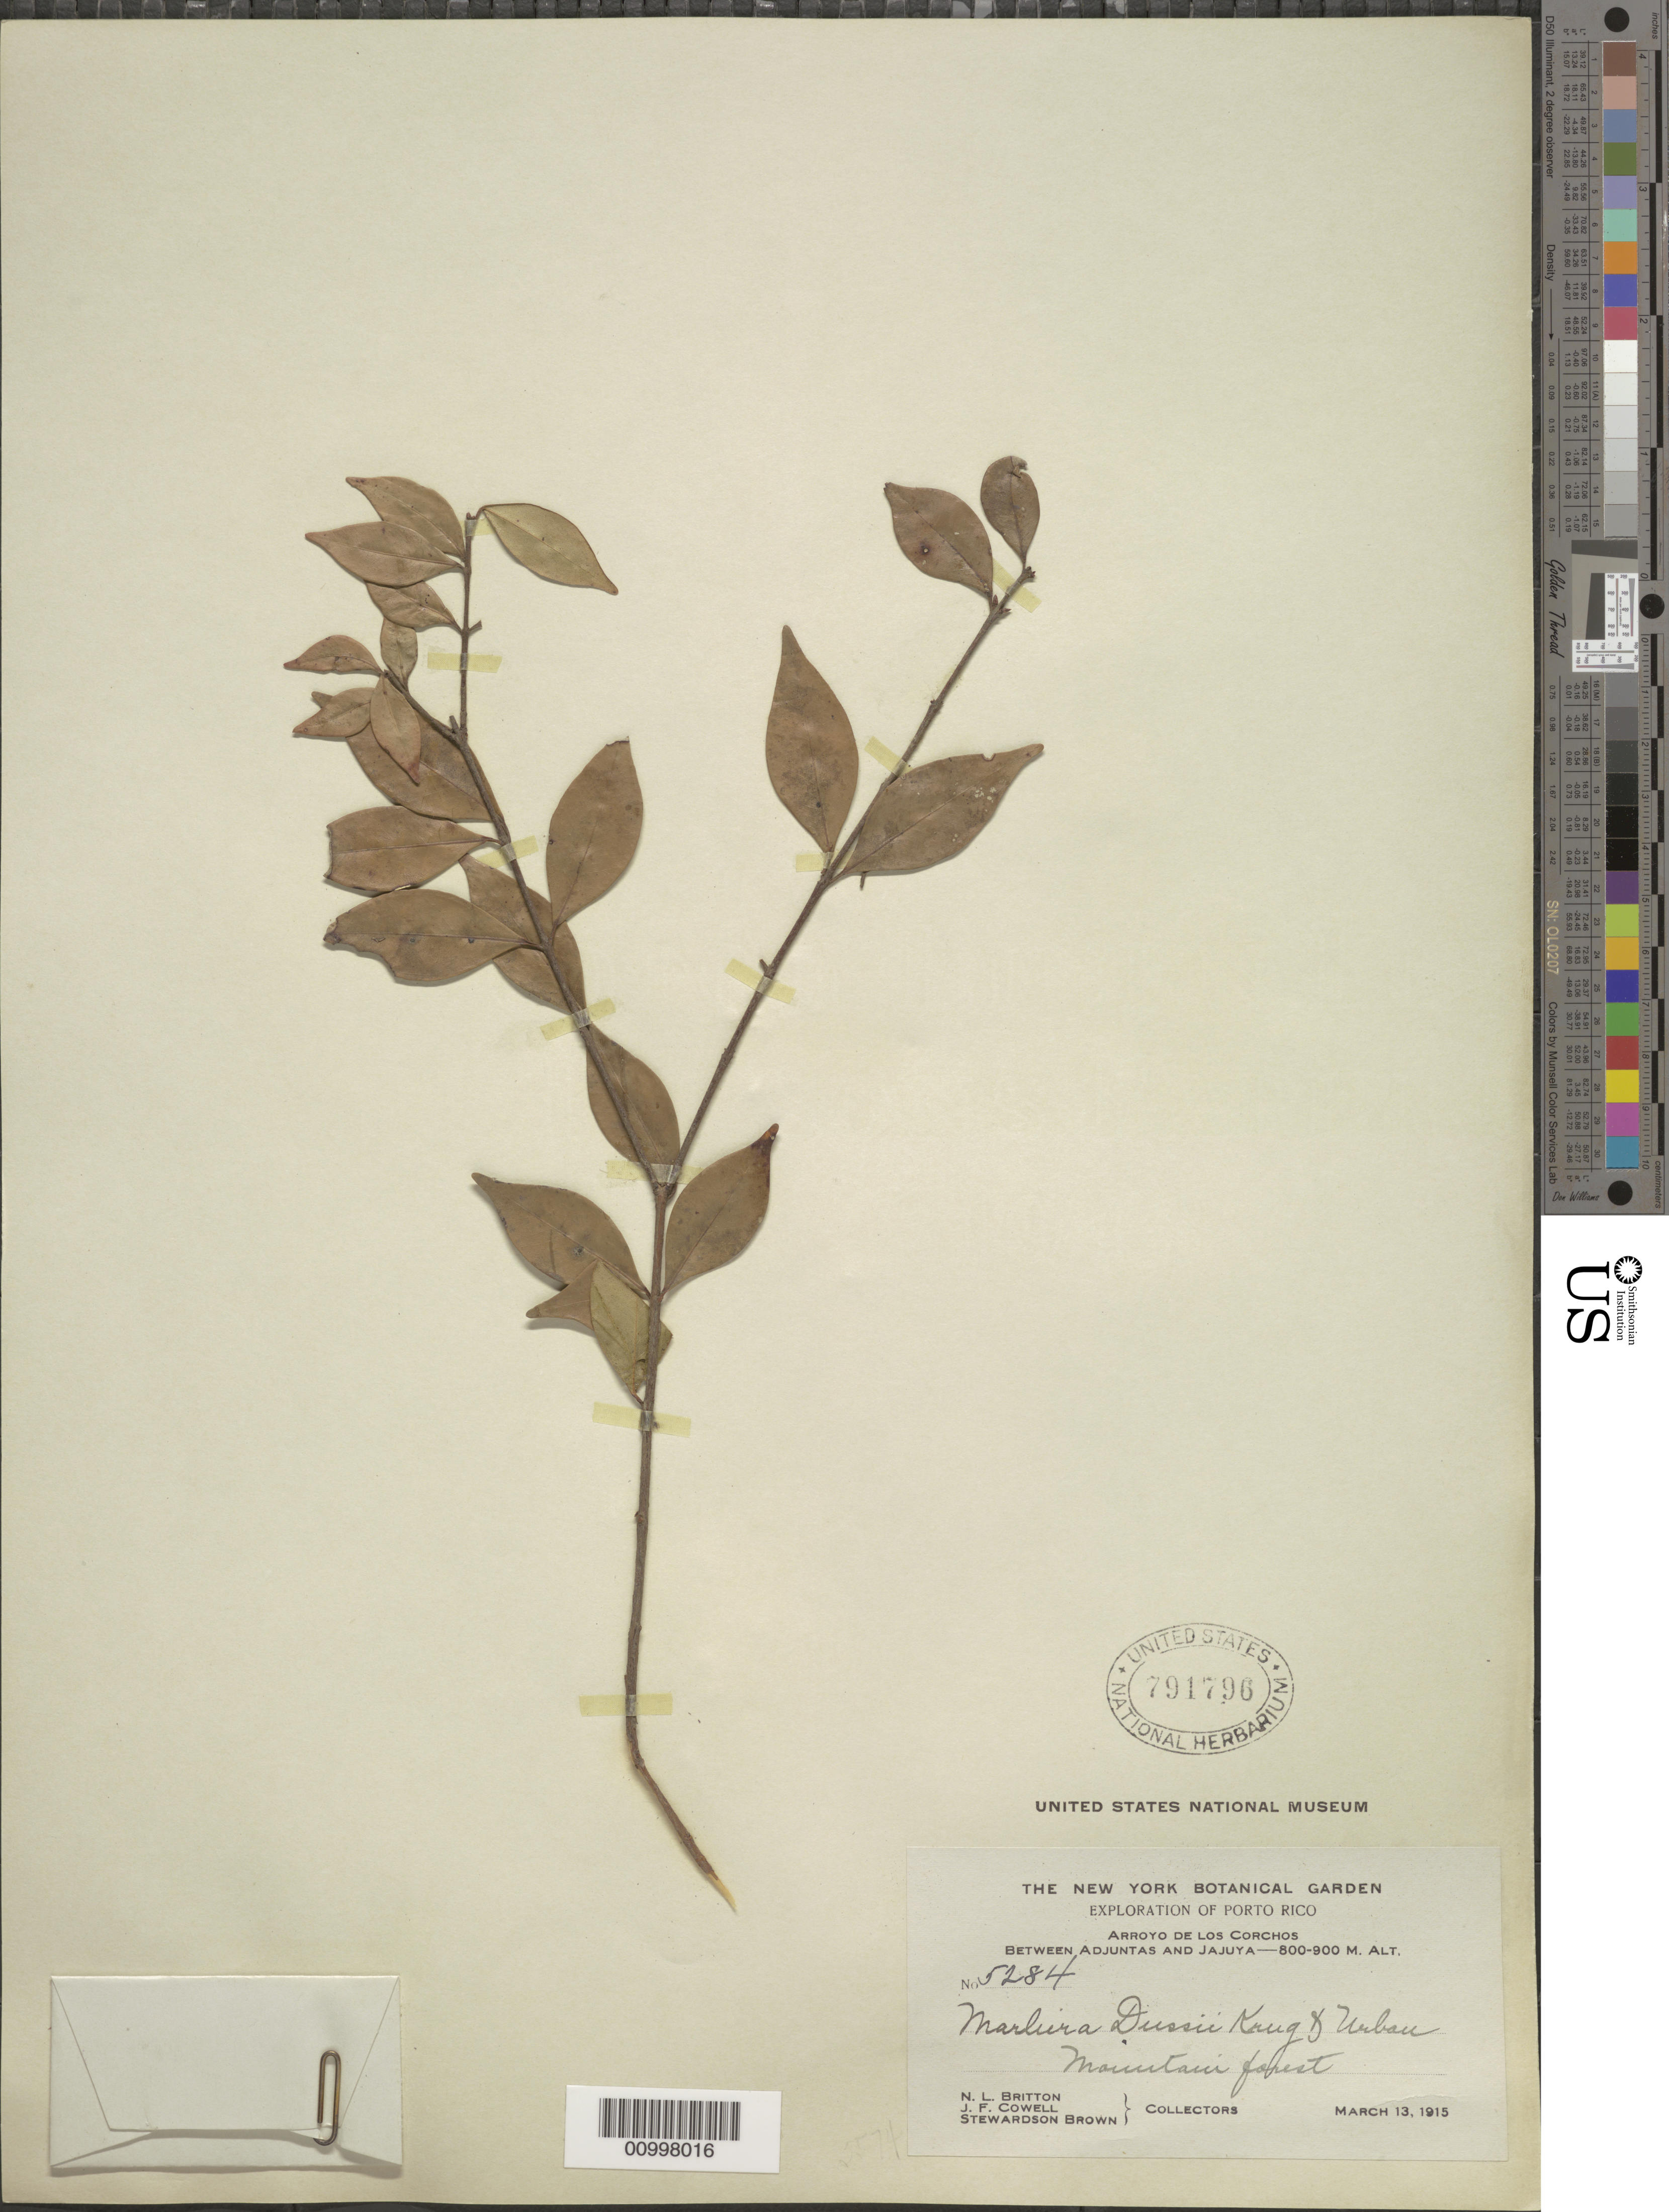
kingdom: Plantae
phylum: Tracheophyta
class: Magnoliopsida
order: Myrtales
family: Myrtaceae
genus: Siphoneugena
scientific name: Siphoneugena densiflora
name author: O. Berg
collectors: N. Britton, J. F. Cowell & S. Brown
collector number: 5284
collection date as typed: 13 Mar 1915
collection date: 1915-03-13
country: Puerto Rico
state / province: Adjuntas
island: Puerto Rico I.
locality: Arroyo de Los Corchos, between Adjunctas and Jajuya. Mountain forest.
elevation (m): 800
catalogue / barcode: US 791796